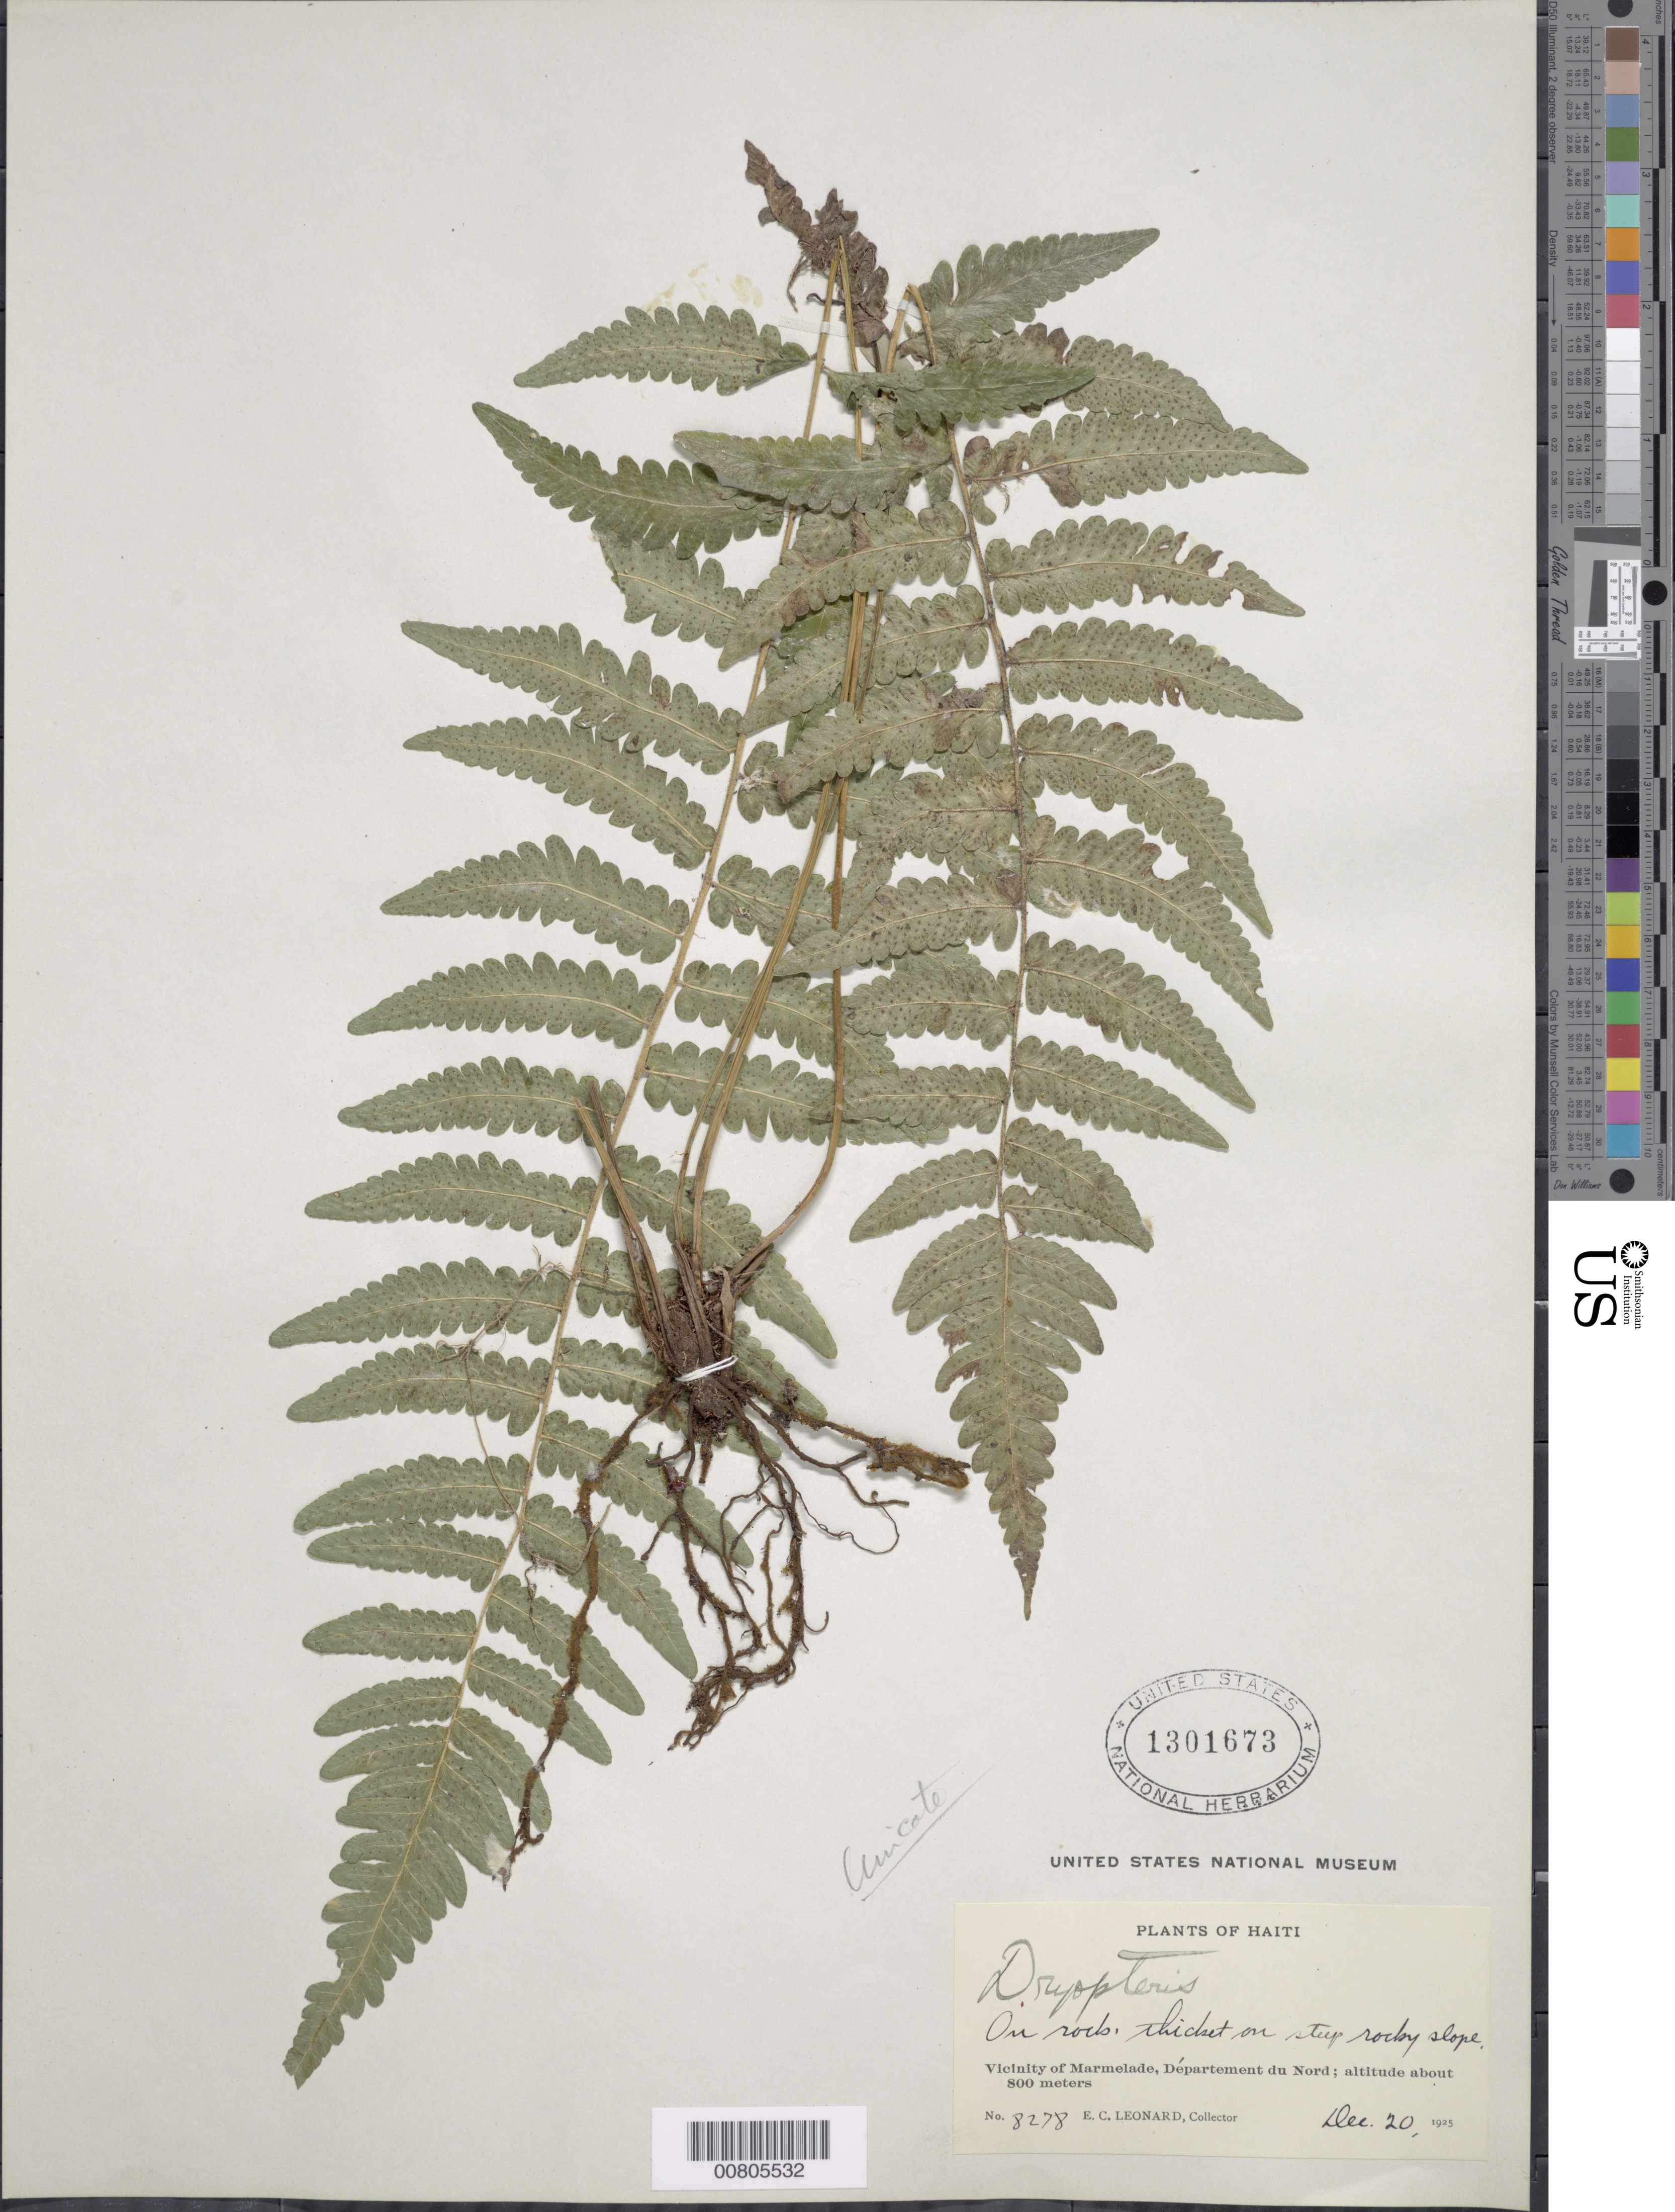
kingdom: Plantae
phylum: Tracheophyta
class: Polypodiopsida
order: Polypodiales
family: Thelypteridaceae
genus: Goniopteris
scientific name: Goniopteris sp.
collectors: E. C. Leonard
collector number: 8278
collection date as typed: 20 Dec 1925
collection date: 1925-12-20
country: Haiti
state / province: Nord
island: Hispaniola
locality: Marmelade vicinity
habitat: On rock, thicket on steep rocky slope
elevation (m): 800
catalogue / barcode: US 1301673